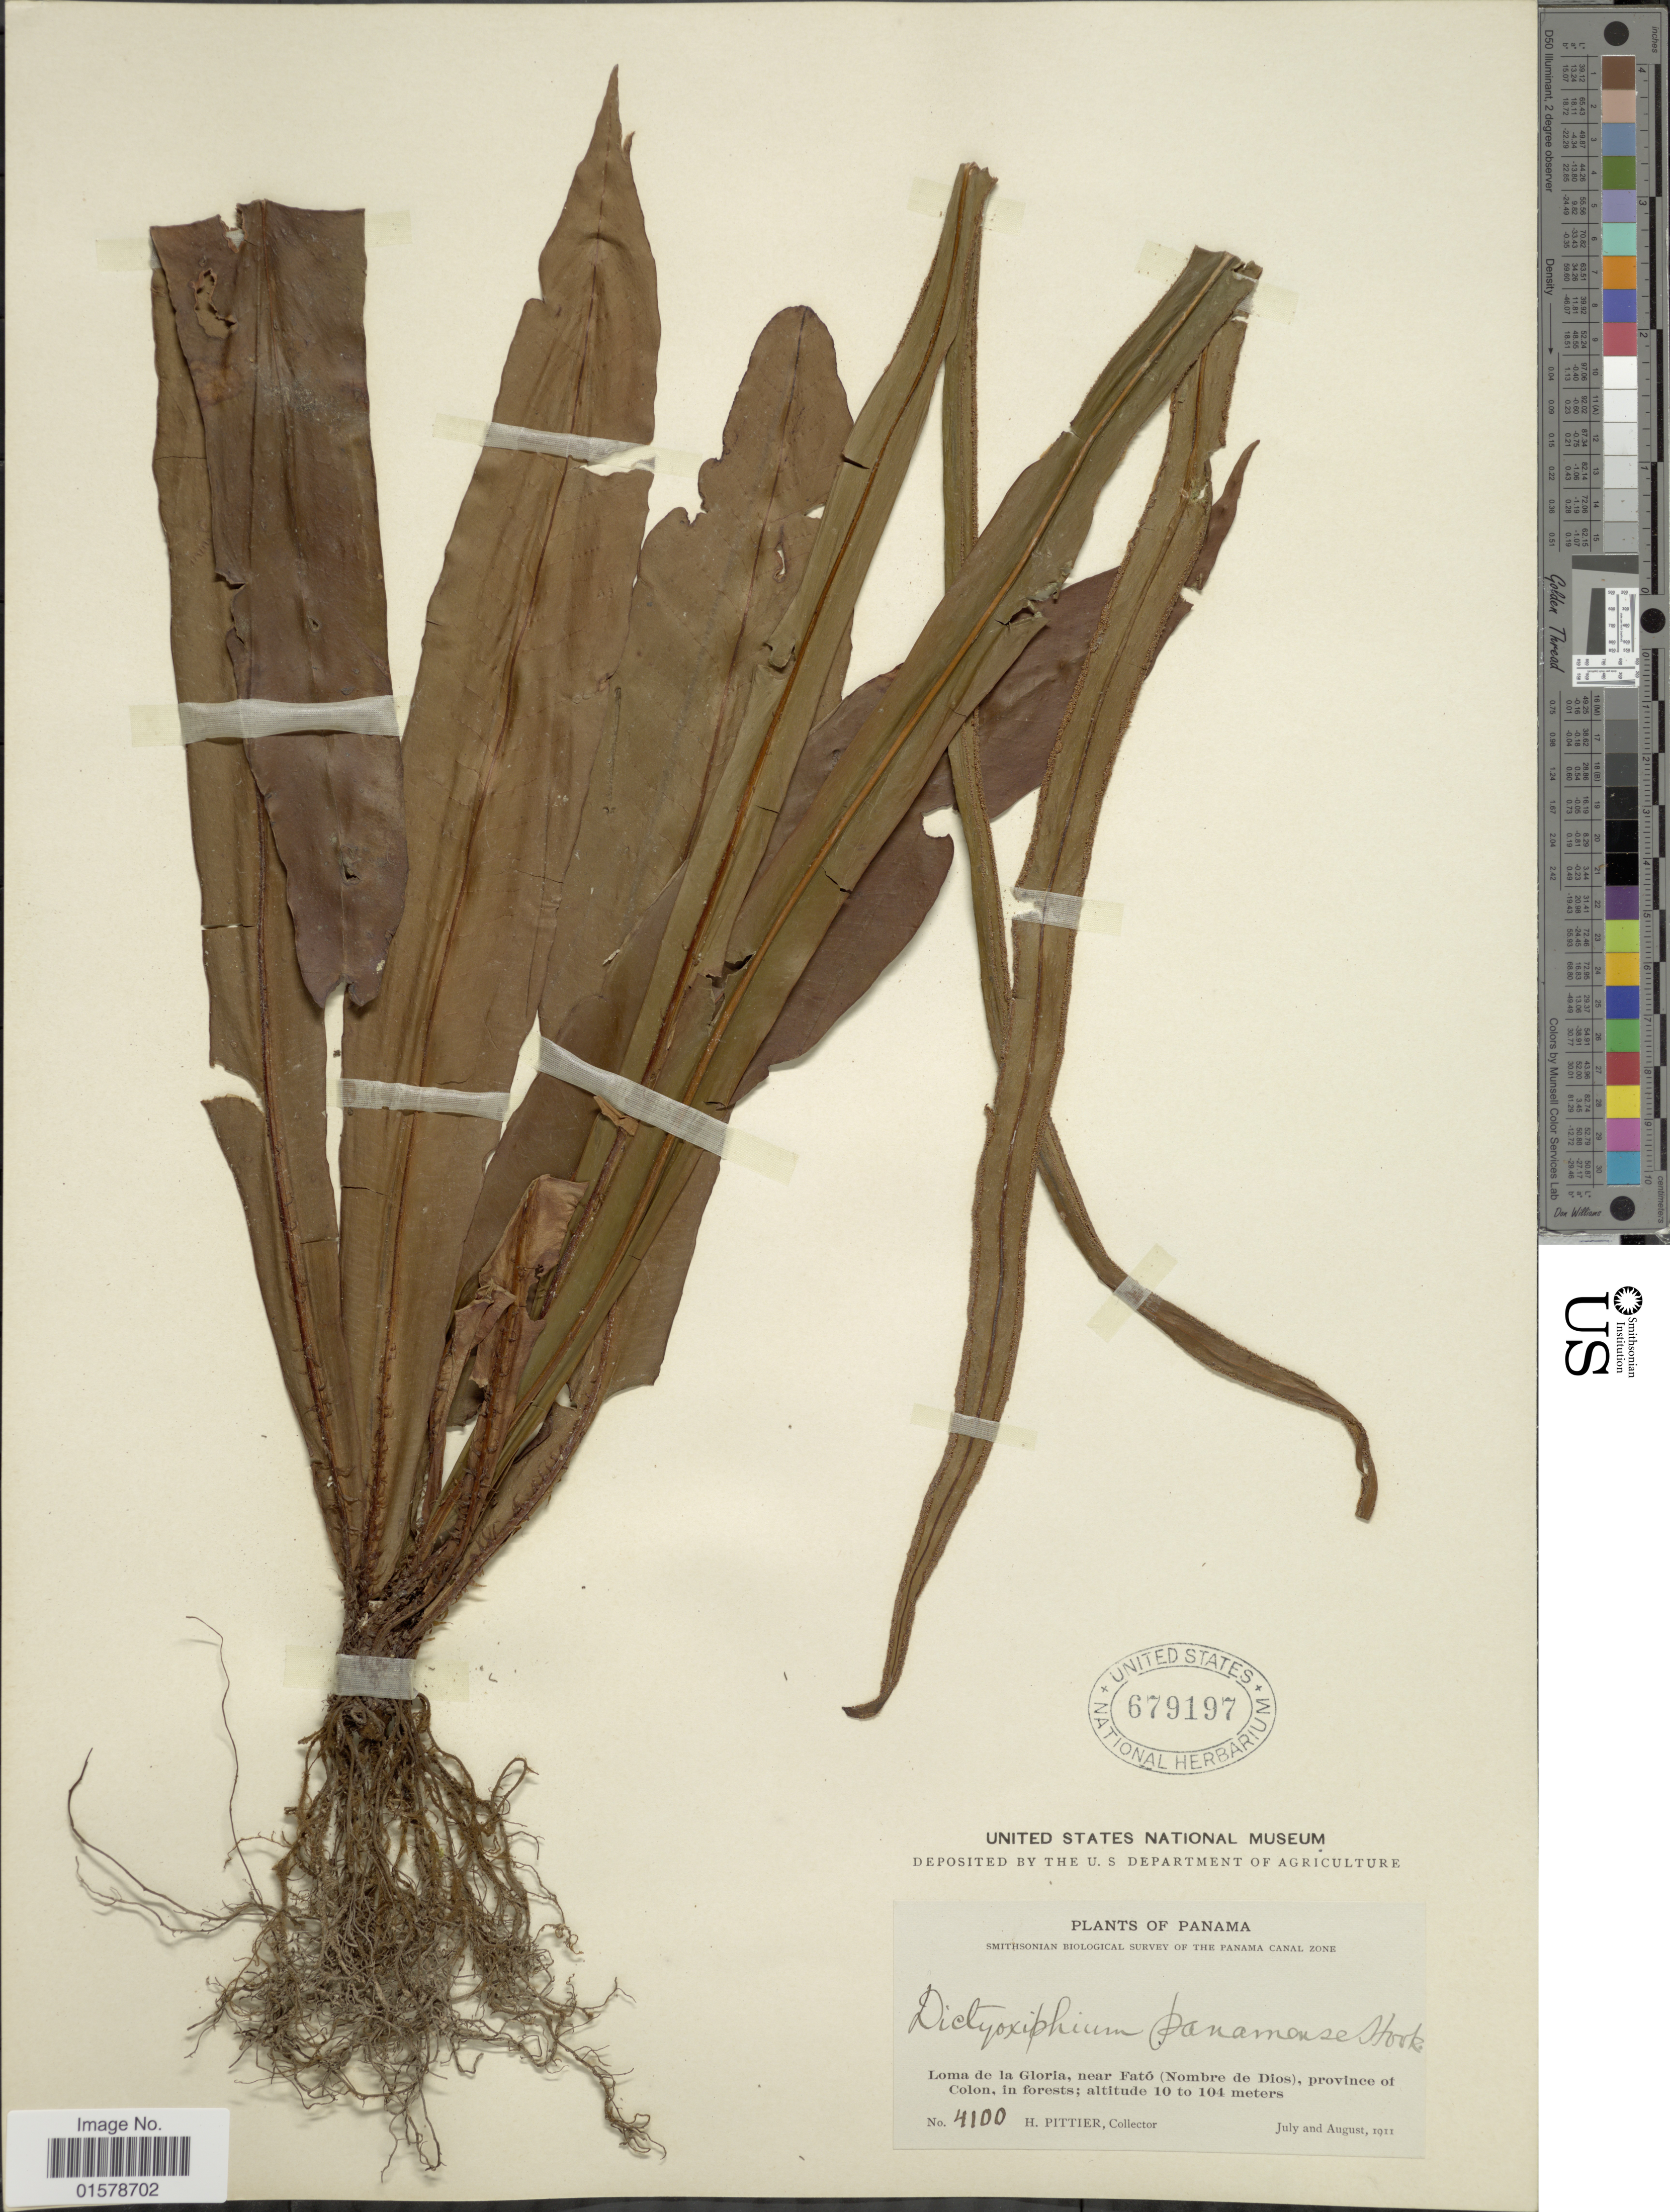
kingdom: Plantae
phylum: Tracheophyta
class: Polypodiopsida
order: Polypodiales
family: Tectariaceae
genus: Tectaria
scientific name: Tectaria panamensis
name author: (Hook.) R.M. Tryon & A.F. Tryon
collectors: H. F. Pittier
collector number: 4100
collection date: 1911-07/1911-08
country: Panama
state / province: Colón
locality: Loma de la Gloria, near Fato (Nombre de Dios), province of Colon, in forests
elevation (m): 10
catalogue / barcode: US 679197